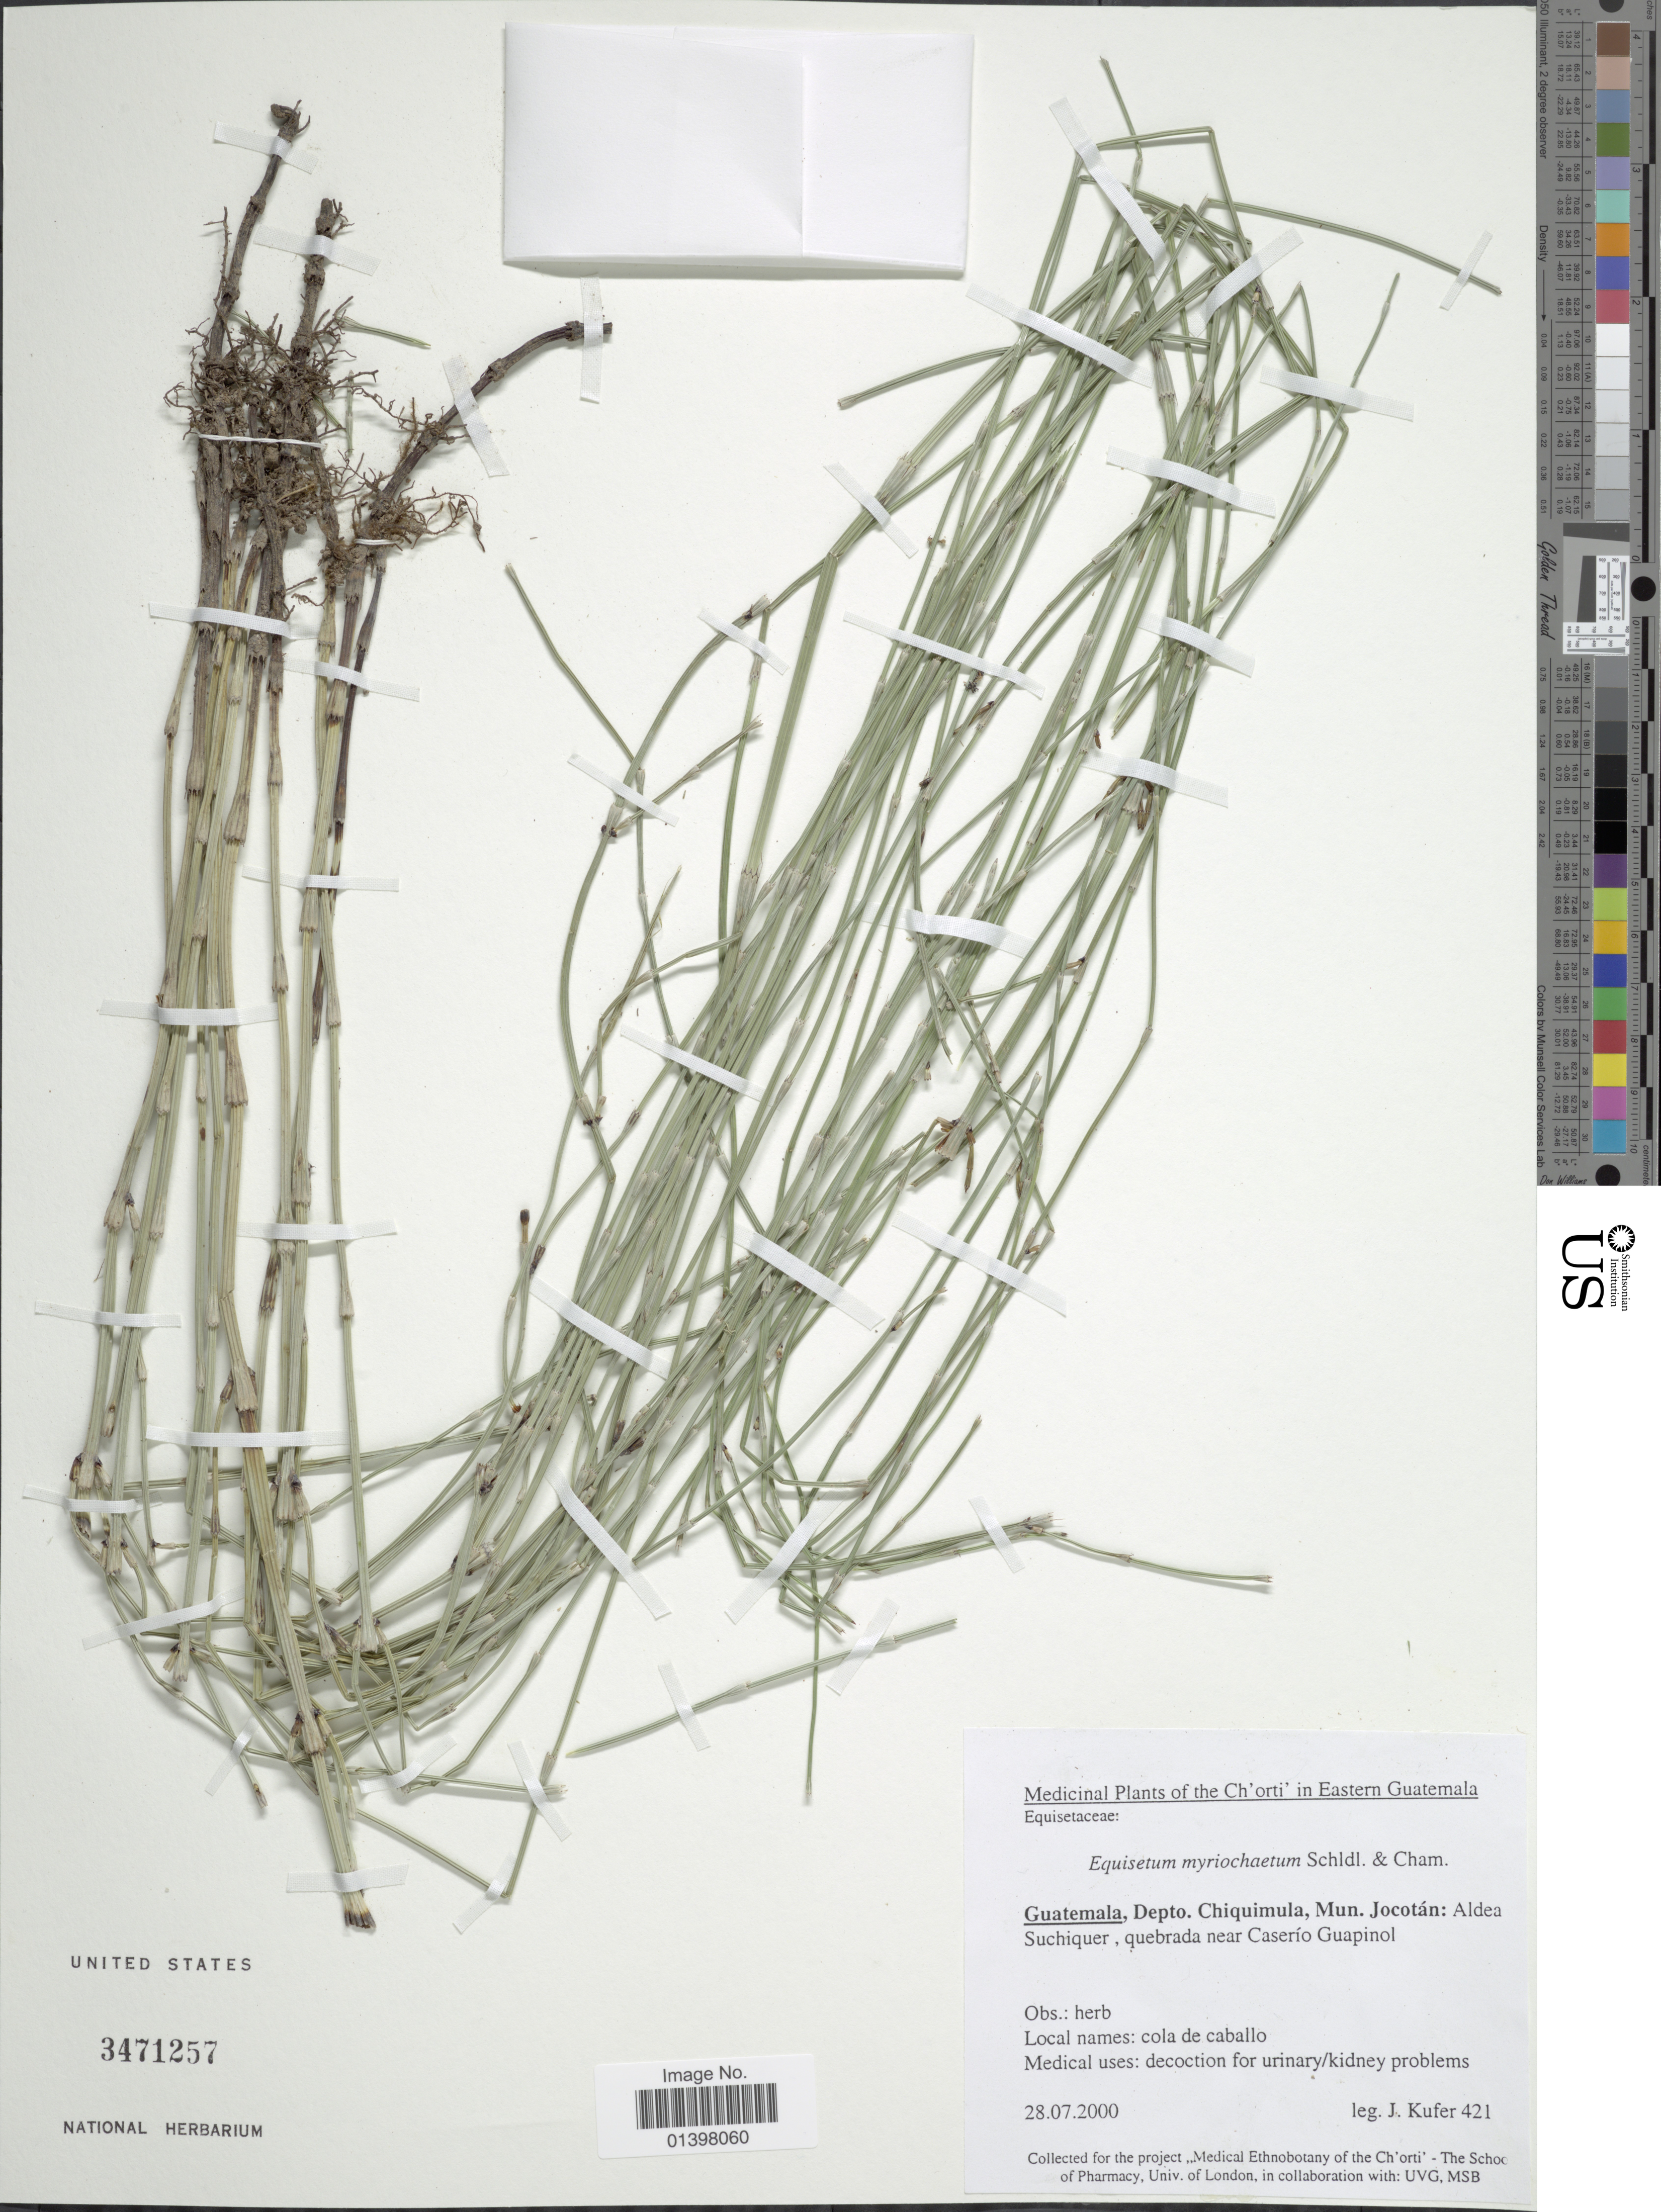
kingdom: Plantae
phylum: Tracheophyta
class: Polypodiopsida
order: Equisetales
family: Equisetaceae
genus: Equisetum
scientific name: Equisetum myriochaetum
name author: Schltdl. & Cham.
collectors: J. Kufer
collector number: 421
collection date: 2000-07-28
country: Guatemala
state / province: Chiquimula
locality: Mun Jocotán: Aldea Suchiger, quebrada near Caserío Guapinol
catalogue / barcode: US 3471257